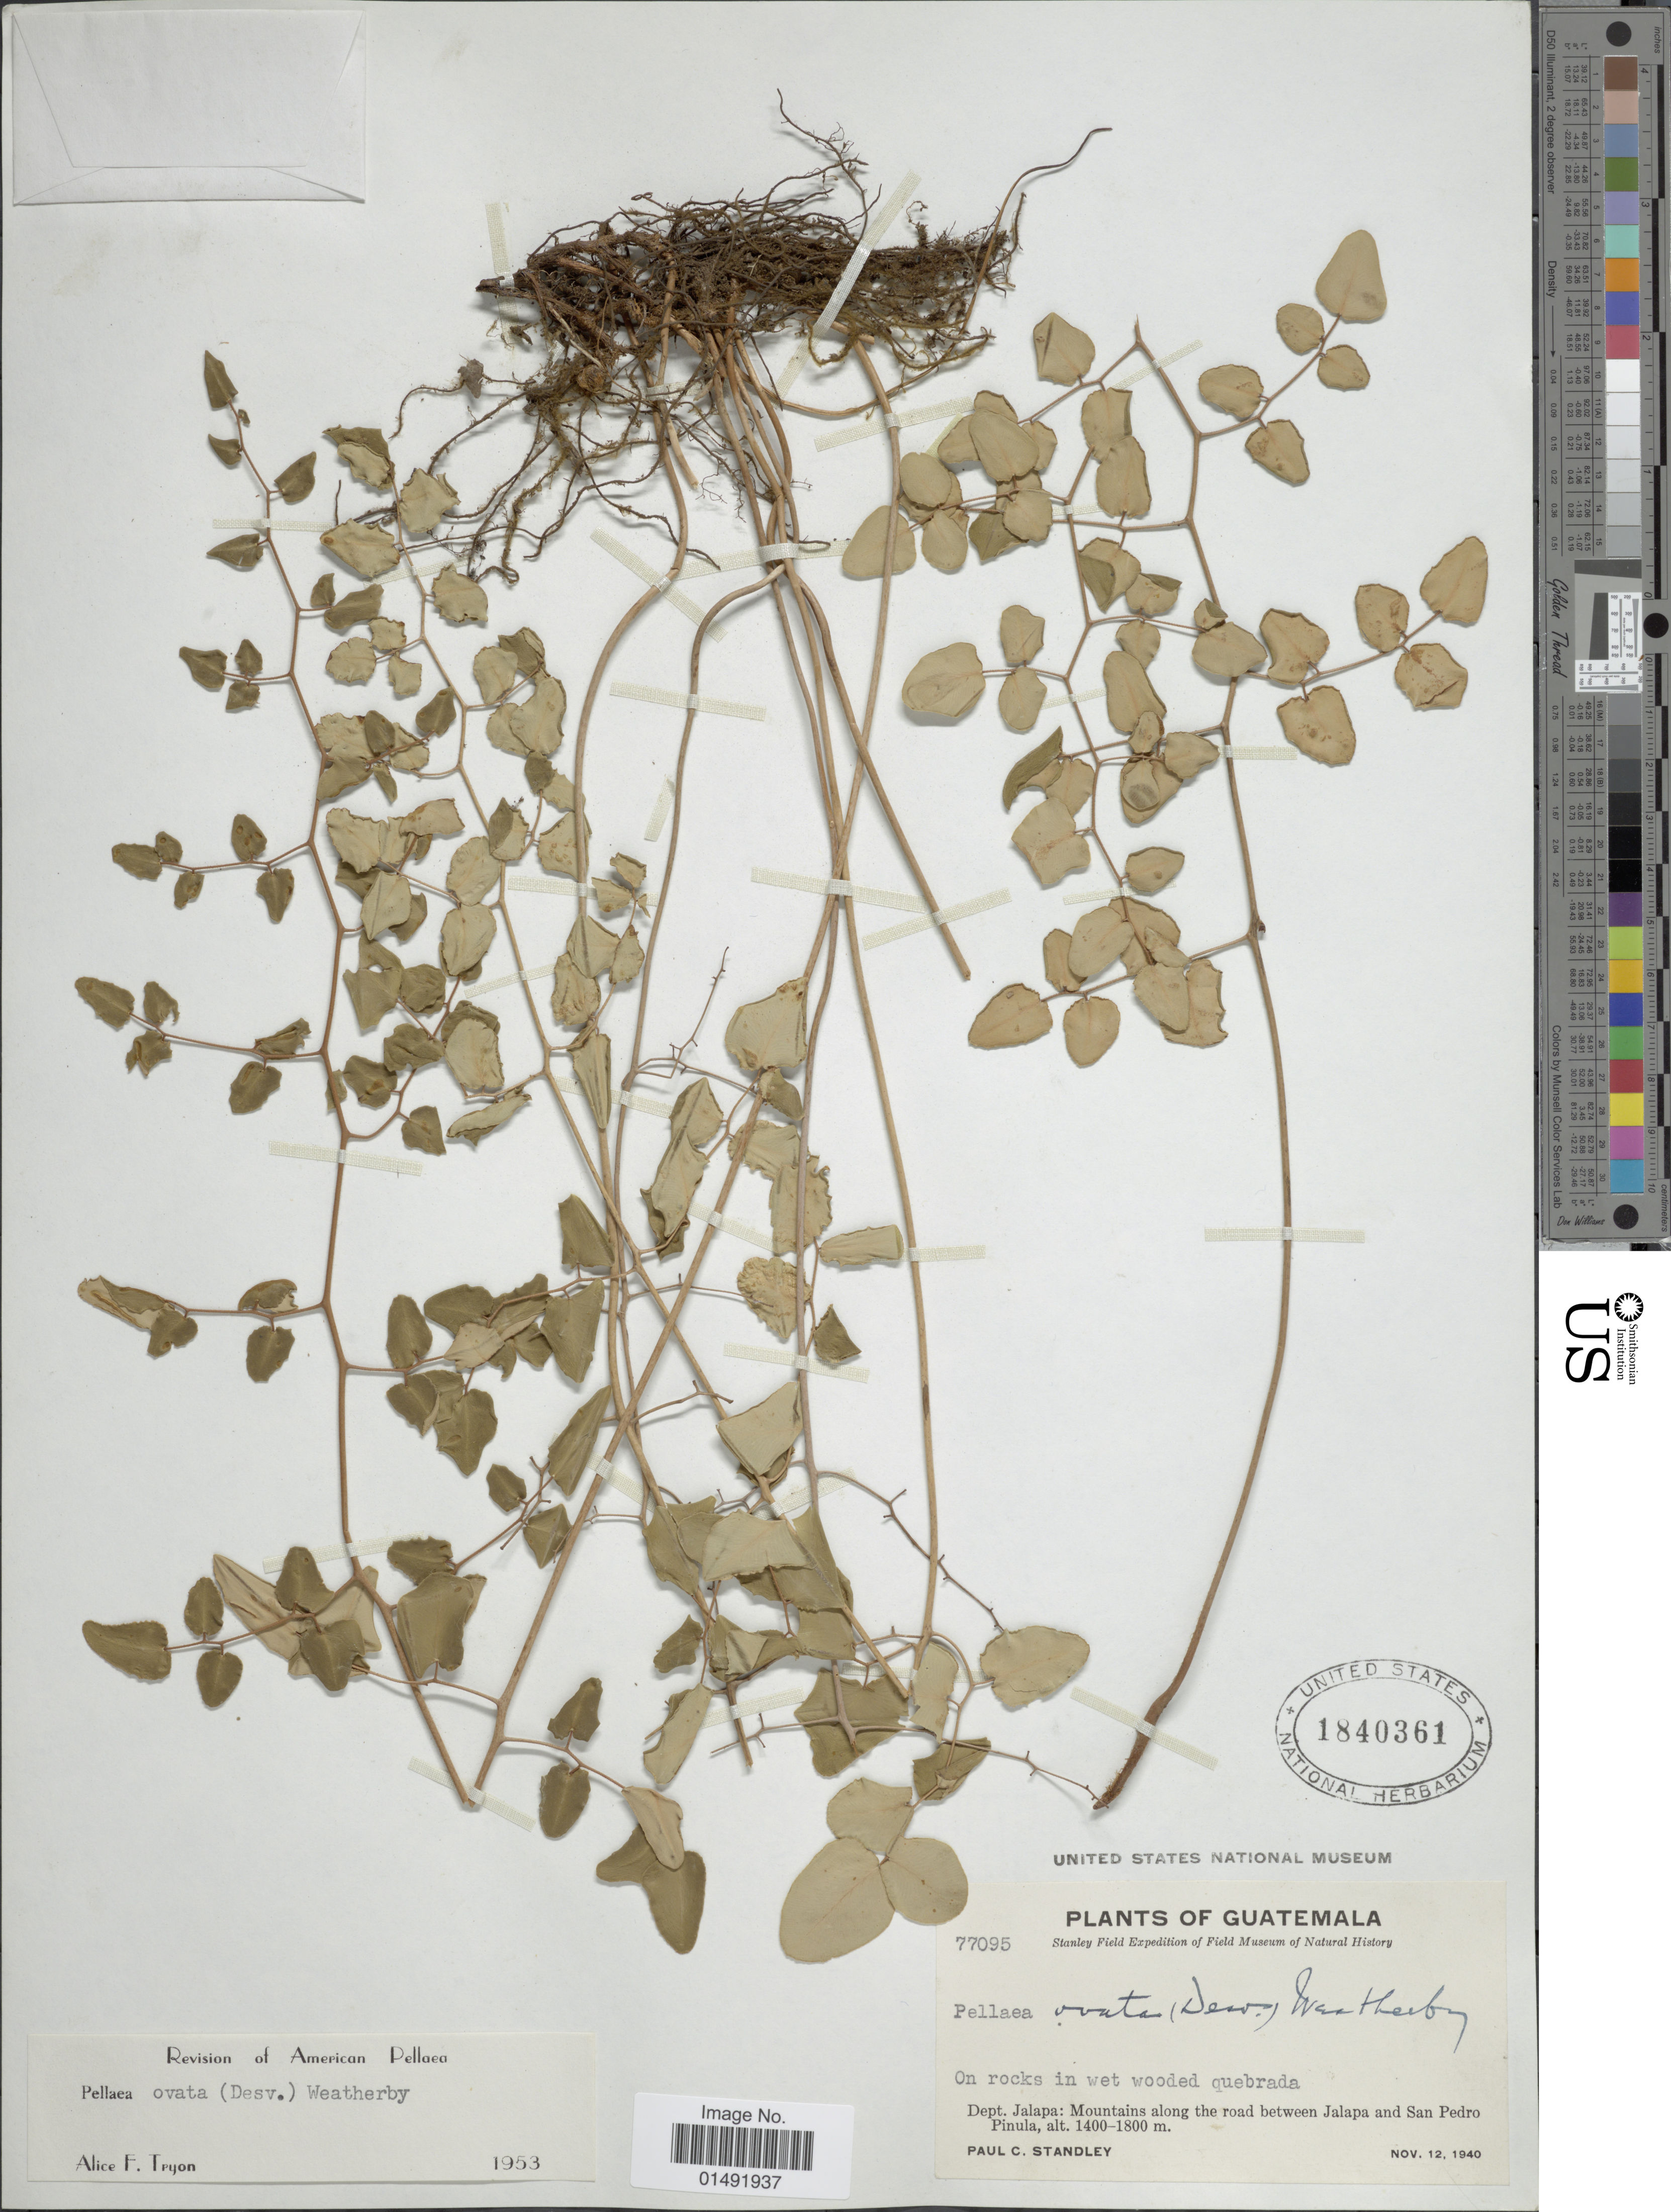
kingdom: Plantae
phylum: Tracheophyta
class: Polypodiopsida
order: Polypodiales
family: Pteridaceae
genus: Pellaea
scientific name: Pellaea ovata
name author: (Desv.) Weath.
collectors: P. C. Standley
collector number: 77095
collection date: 1940-11-12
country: Guatemala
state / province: Jalapa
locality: Dept. Jalapa: Mountain along road between Jalapa and San Pedro Pinula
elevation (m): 1400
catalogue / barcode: US 1840361